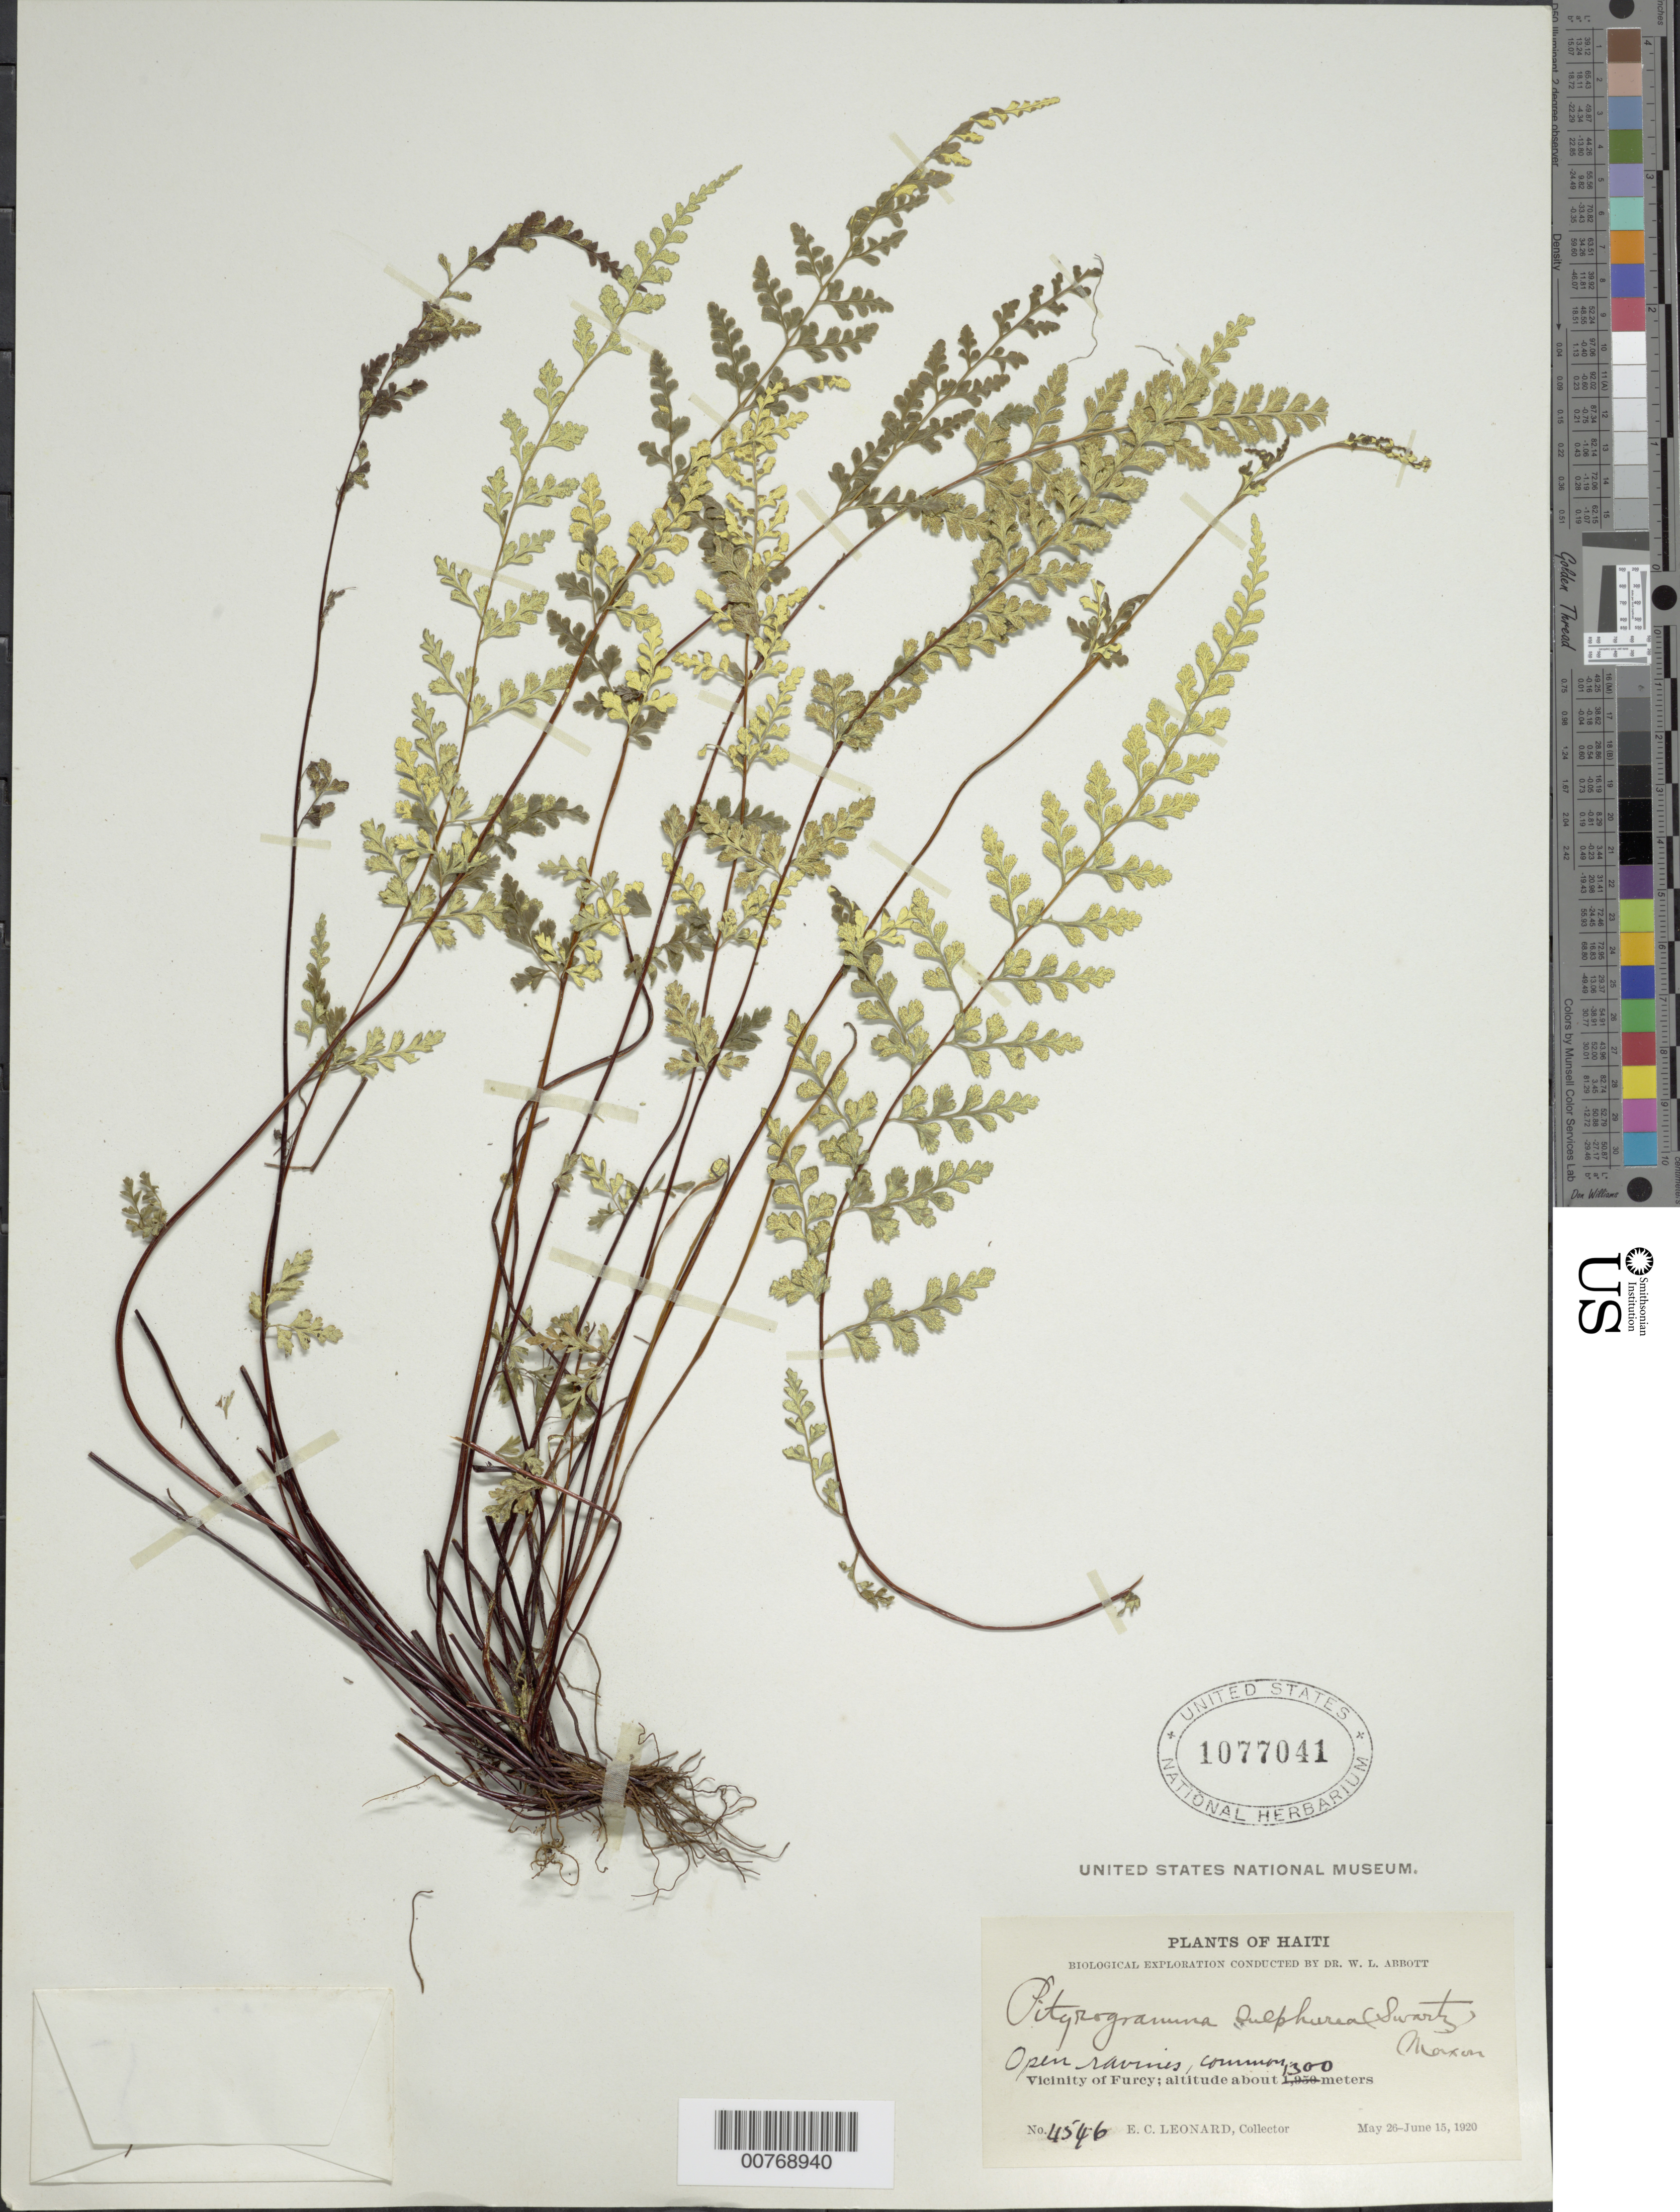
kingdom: Plantae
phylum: Tracheophyta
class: Polypodiopsida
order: Polypodiales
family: Pteridaceae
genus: Pityrogramma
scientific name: Pityrogramma sulphurea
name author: (Sw.) Maxon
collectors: E. C. Leonard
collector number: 4546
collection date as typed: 26 May 1920 15 Jun 1920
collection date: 1920-05-26/1920-06-15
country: Haiti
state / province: Ouest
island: Hispaniola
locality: Vicinity of Furcy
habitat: Open ravine, common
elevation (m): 1300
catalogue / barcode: US 1077041